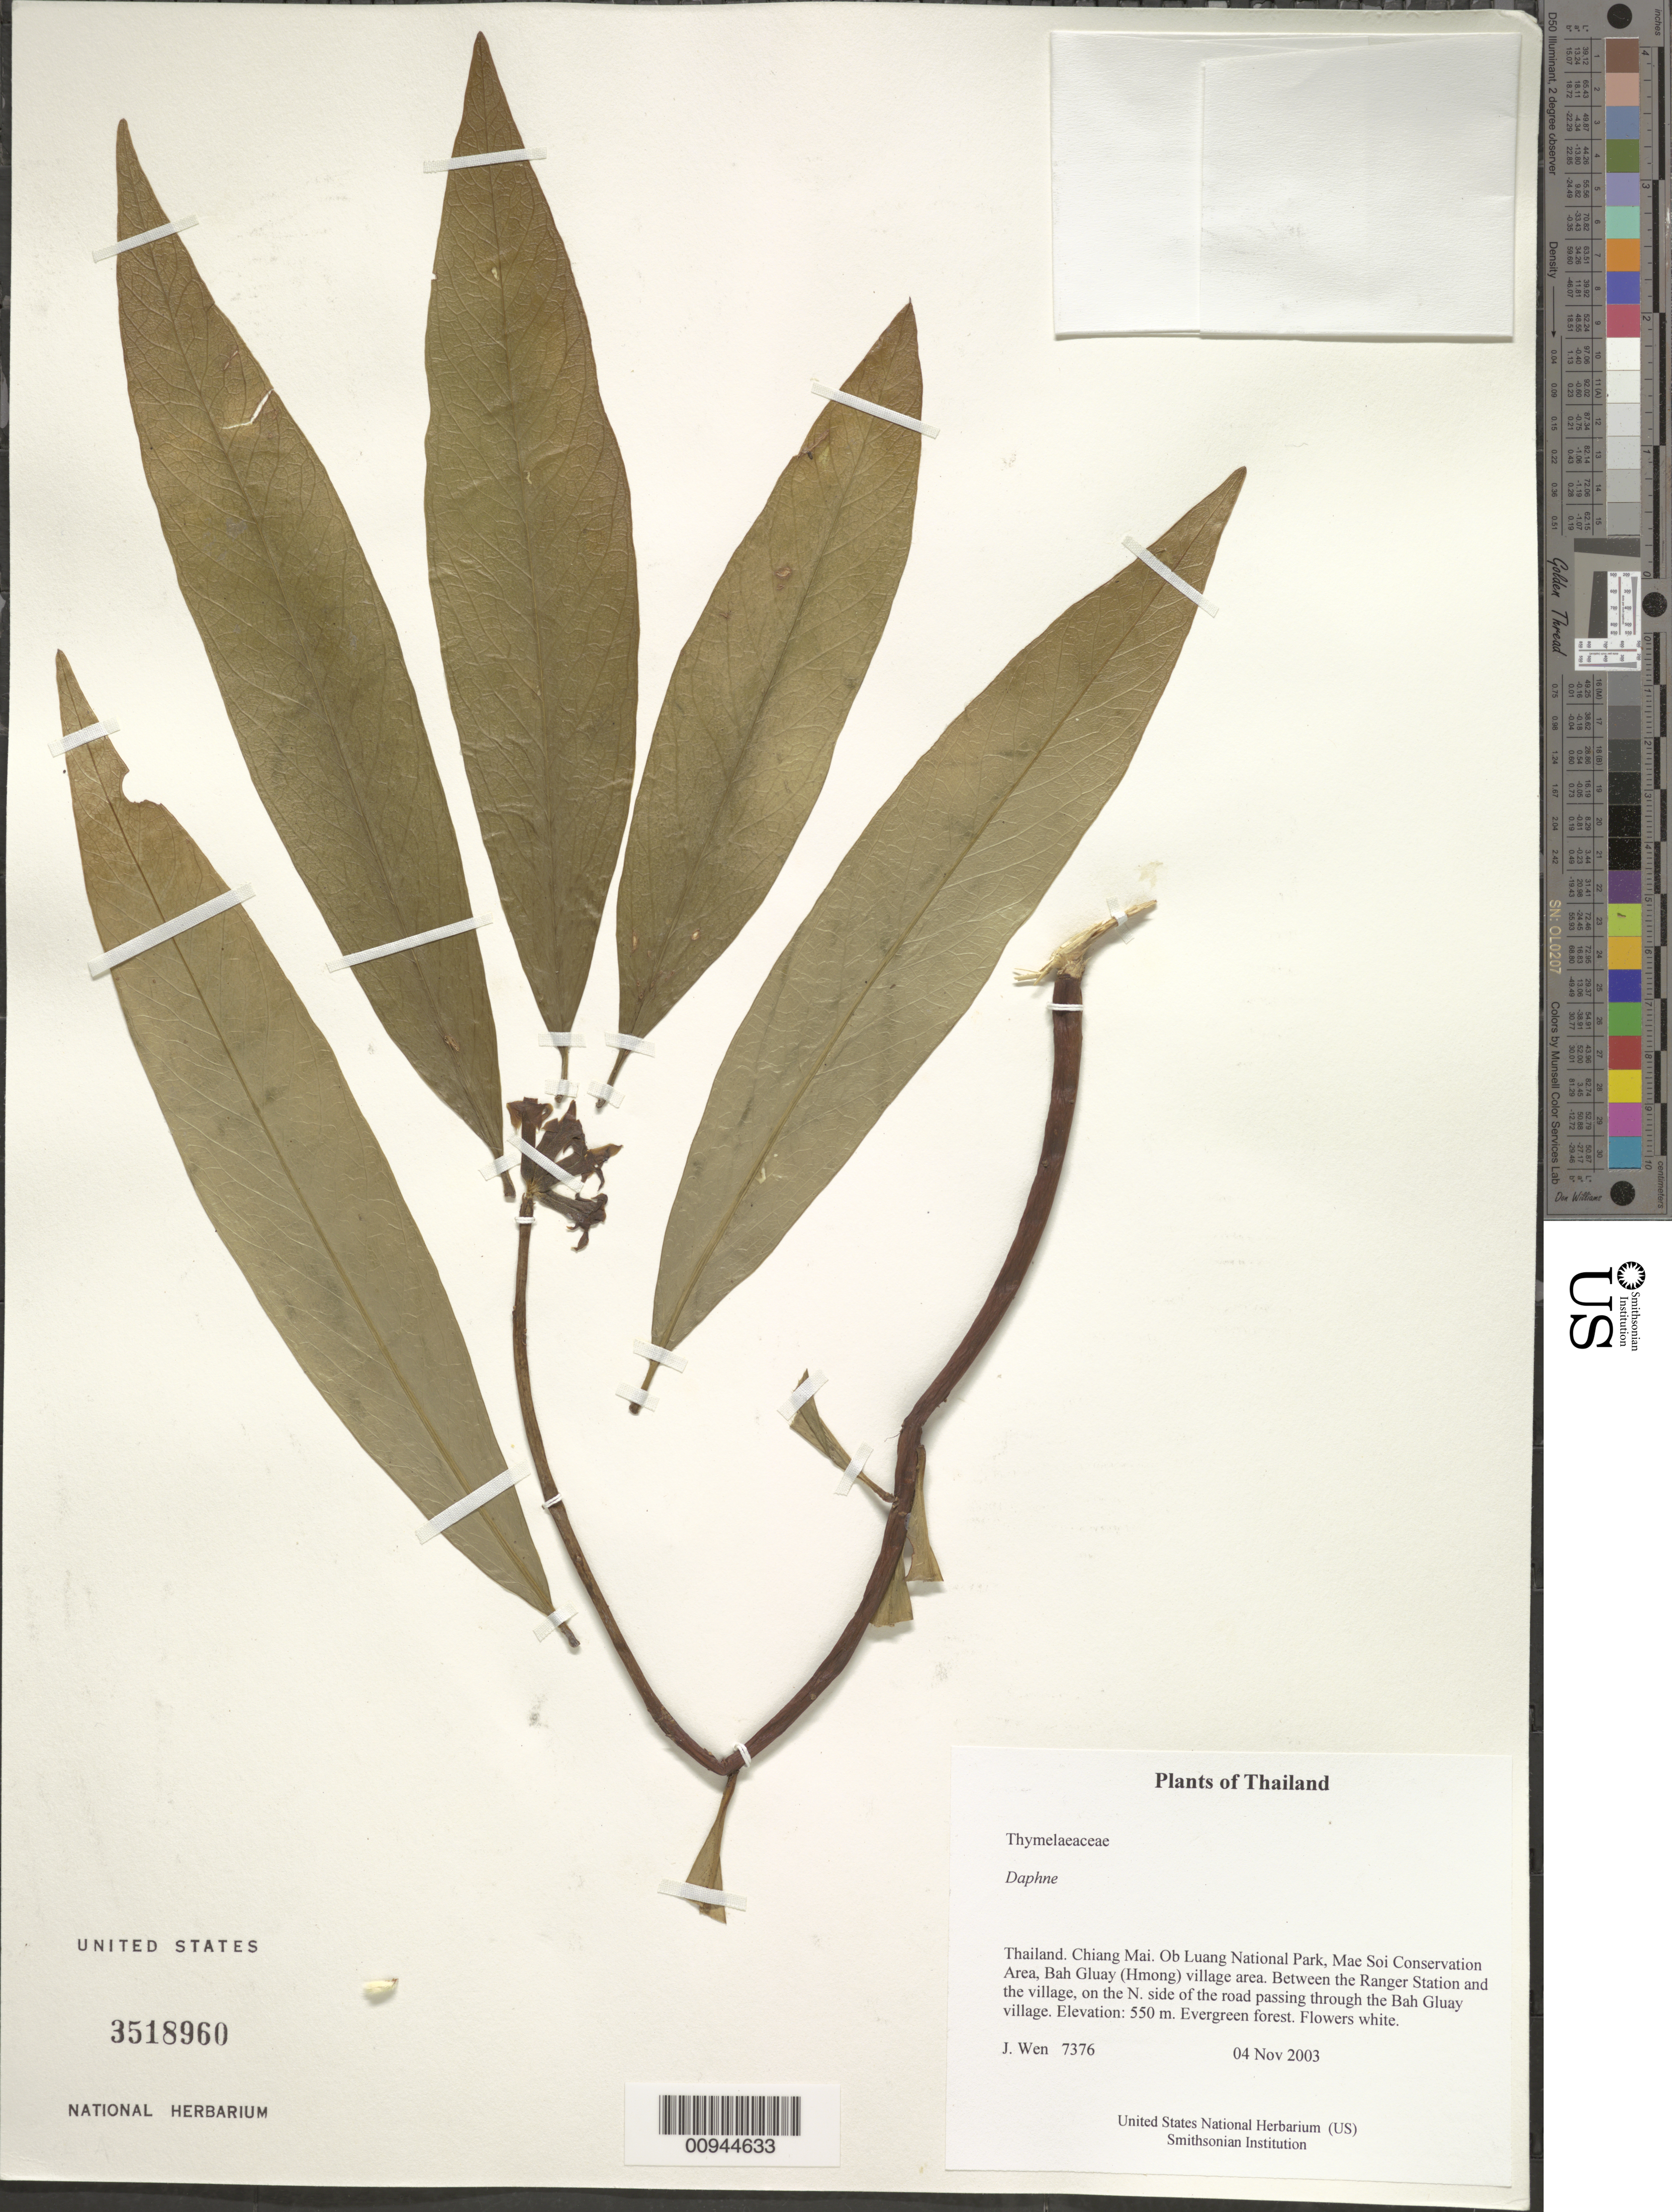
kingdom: Plantae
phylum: Tracheophyta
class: Magnoliopsida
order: Malvales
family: Thymelaeaceae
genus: Daphne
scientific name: Daphne sp.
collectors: J. Wen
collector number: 7376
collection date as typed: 04 Nov 2003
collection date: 2003-11-04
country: Thailand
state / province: Chiang Mai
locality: Ob Luang National Park, Mae Soi Conservation Area, Bah Gluay (Hmong) village area. Between the Ranger Station and the village, on the N. side of the road passing through the Bah Gluay village.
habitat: Evergreen forest.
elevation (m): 550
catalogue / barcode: US 3518960